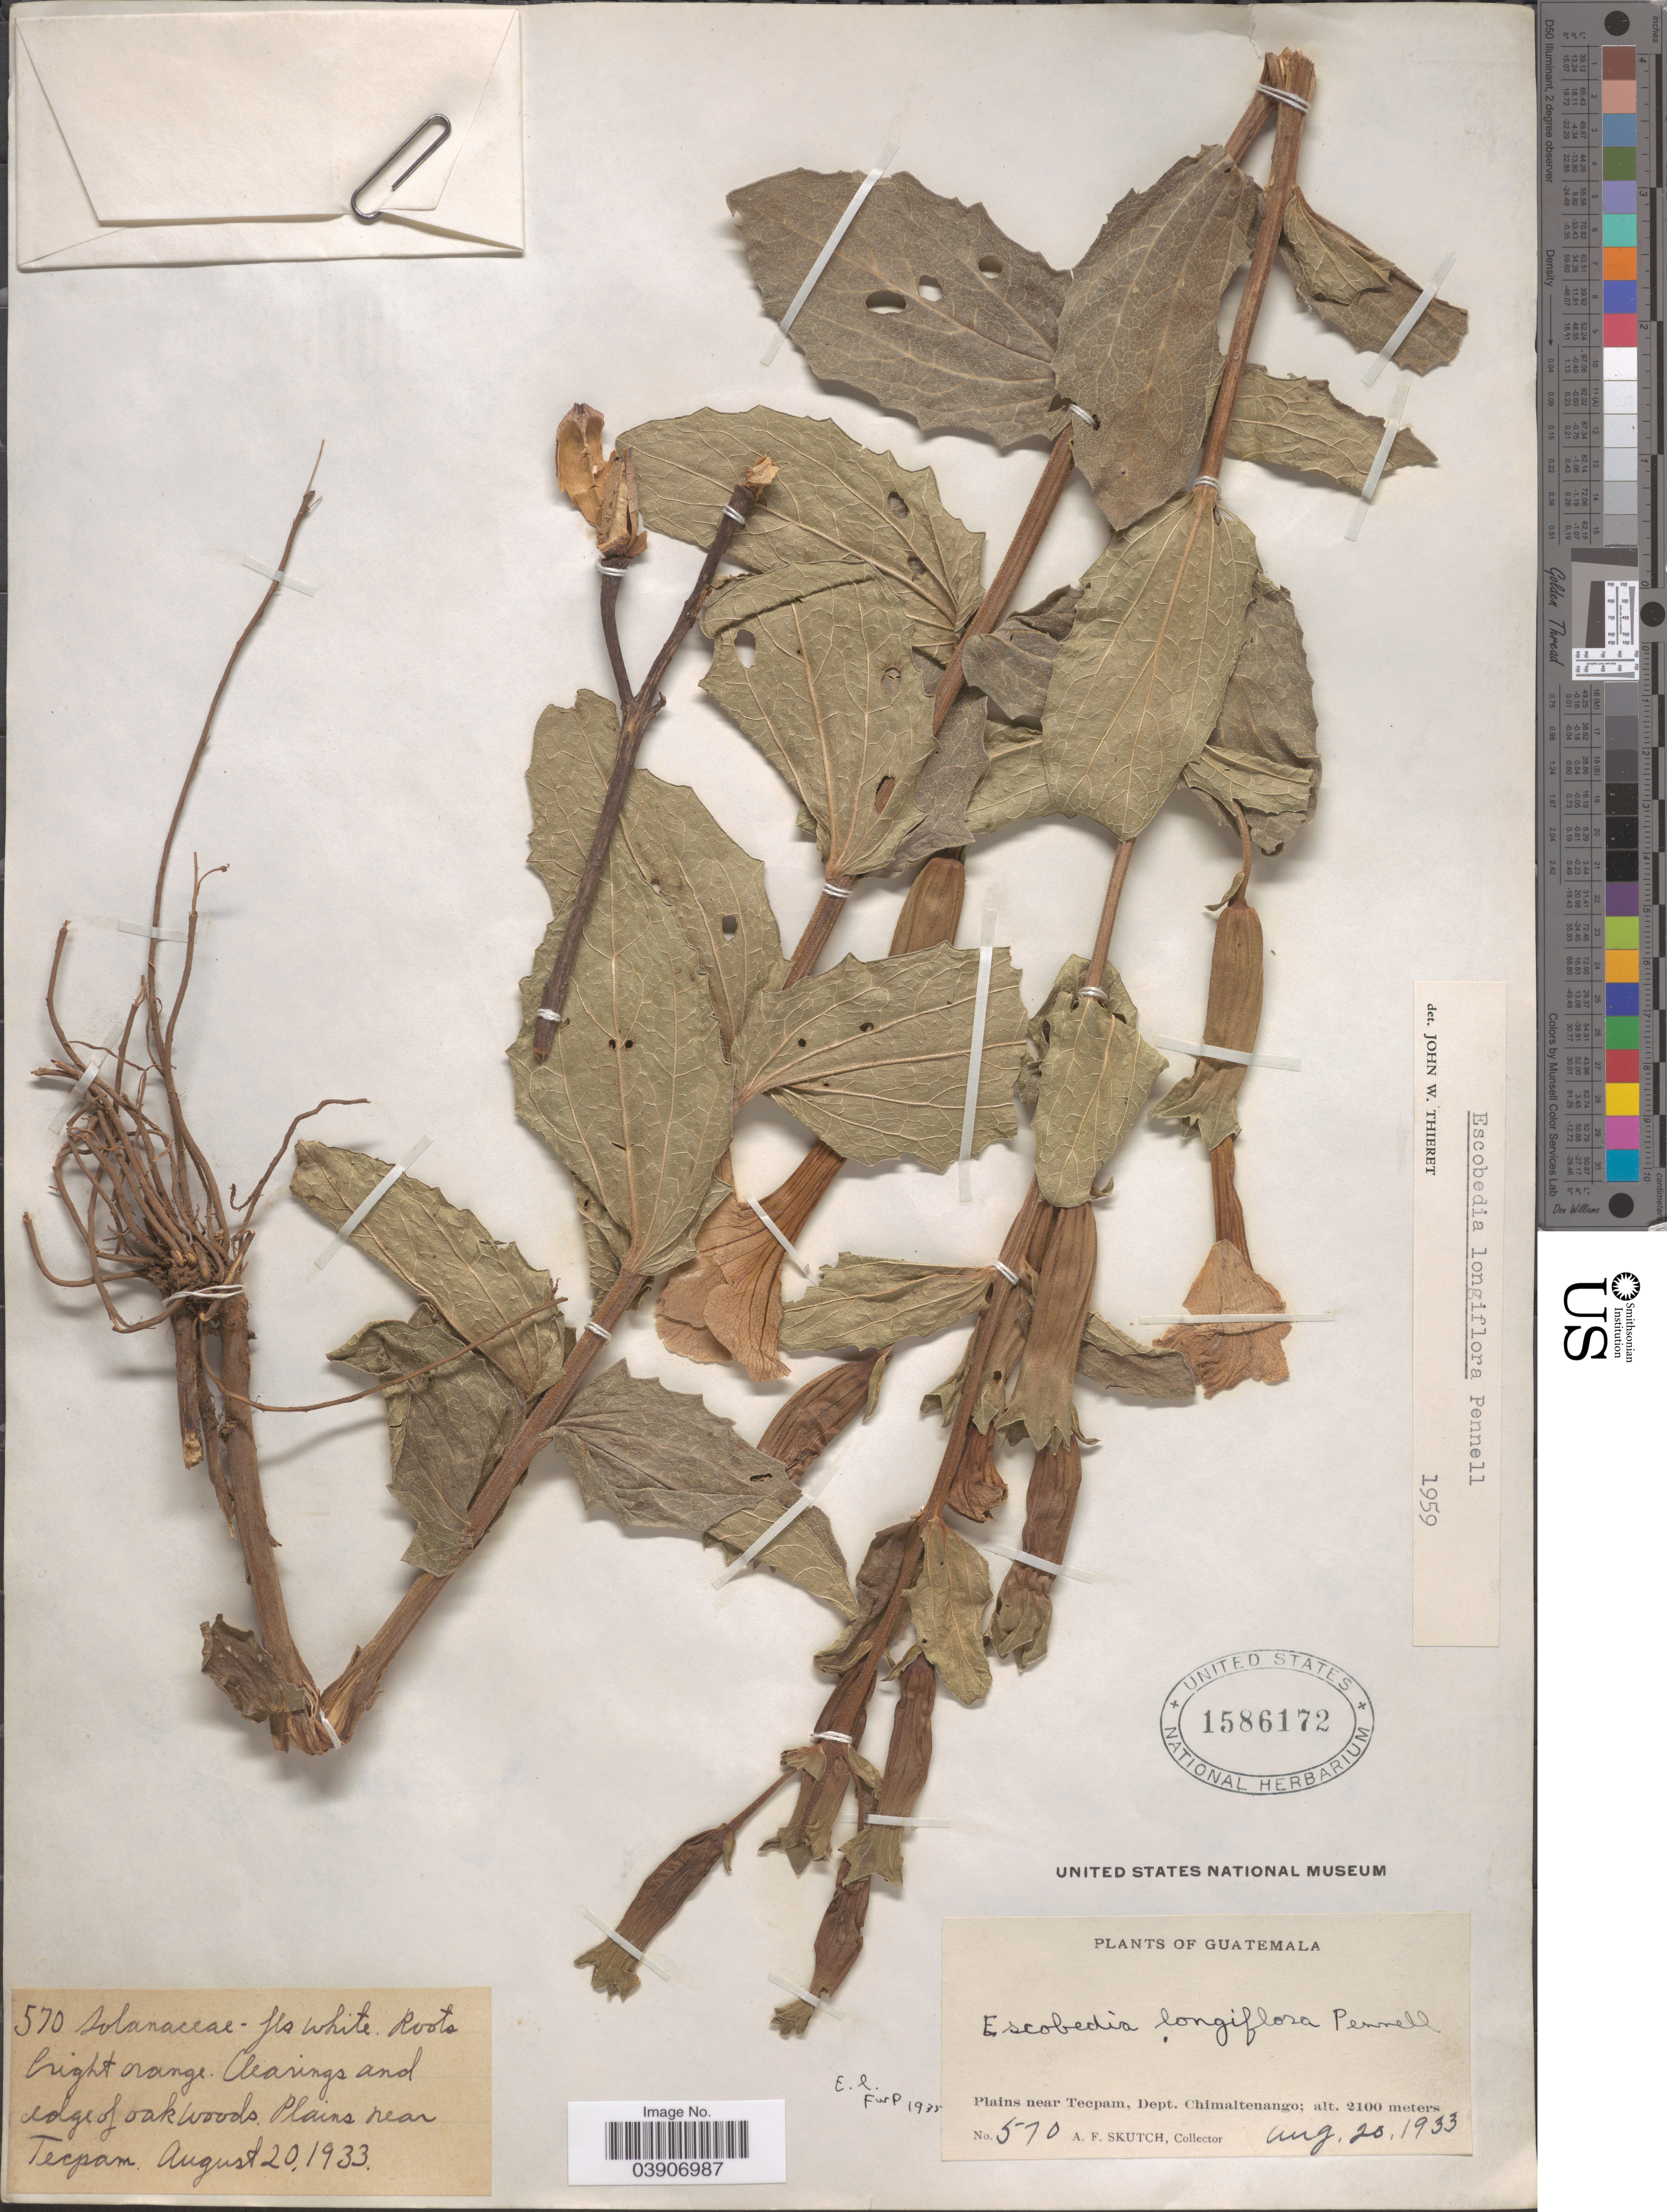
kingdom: Plantae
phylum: Tracheophyta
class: Magnoliopsida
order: Lamiales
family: Orobanchaceae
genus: Escobedia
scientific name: Escobedia longiflora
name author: Pennell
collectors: A. F. Skutch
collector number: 570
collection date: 1933-08-20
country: Guatemala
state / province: Chimaltenango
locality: Clearings and edge of oak woods. Plains near Tecpam. Dept. Chimaltenango.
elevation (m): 2100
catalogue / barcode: US 1586172